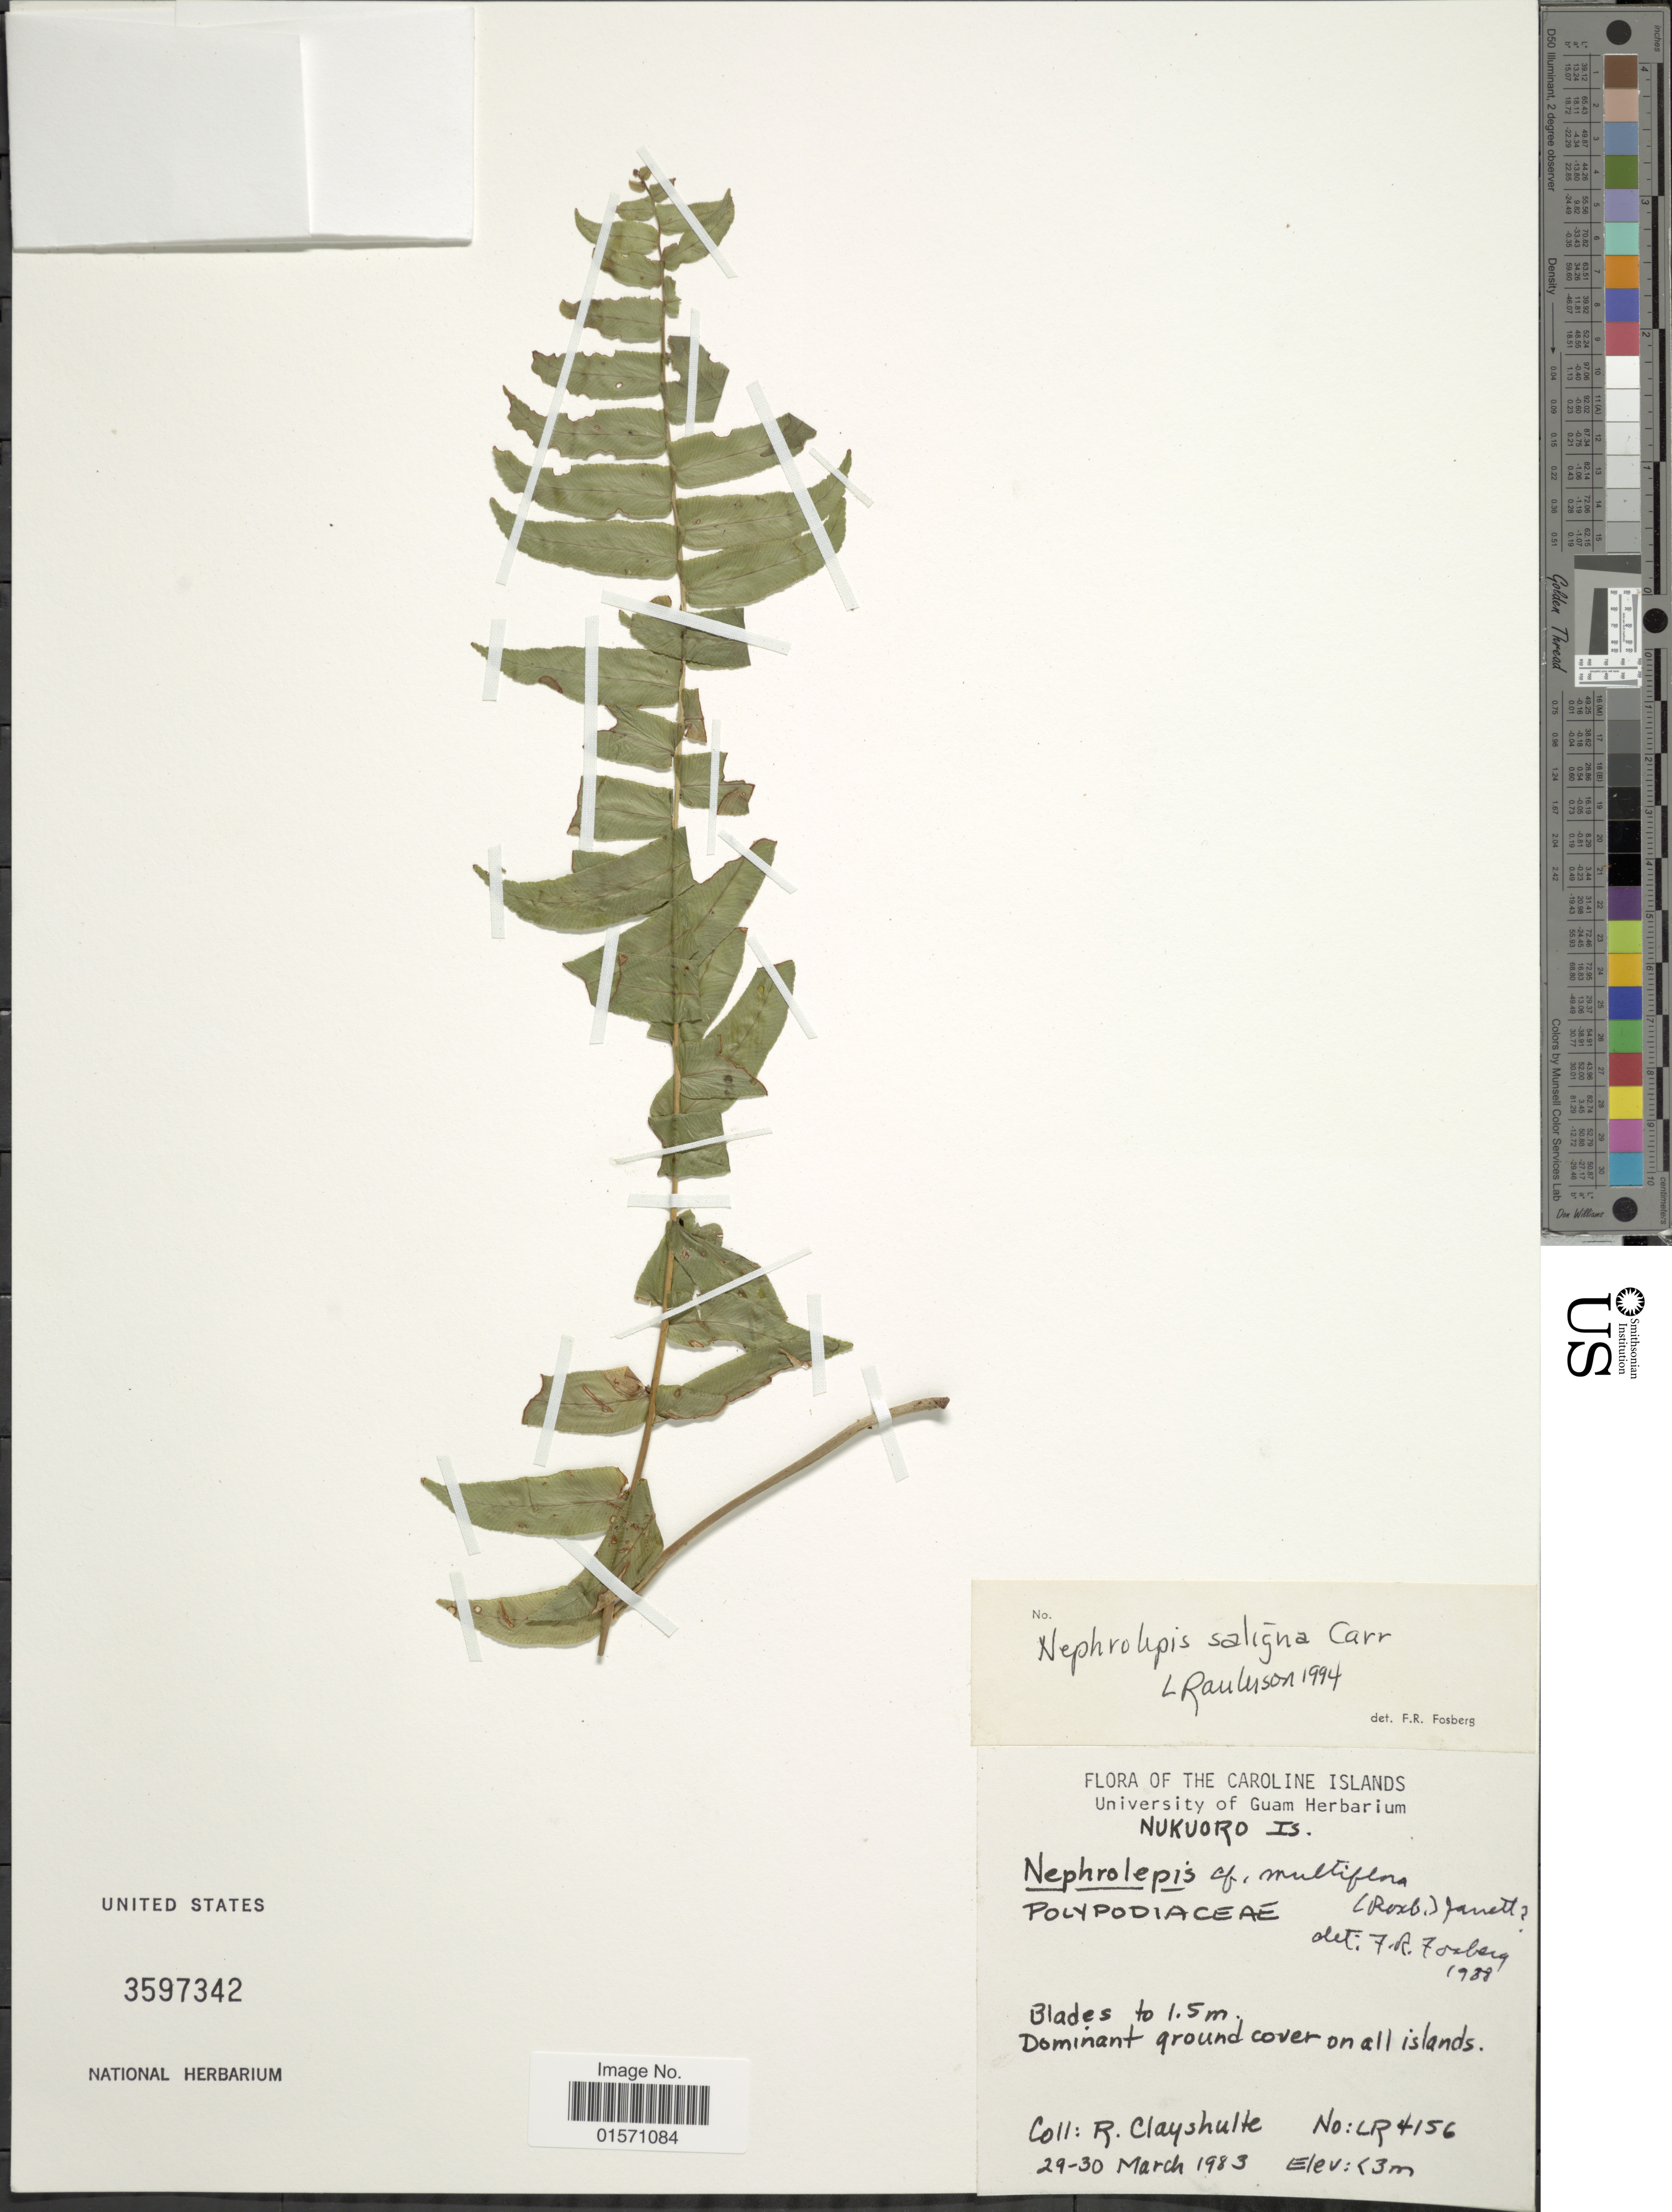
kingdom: Plantae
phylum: Tracheophyta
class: Polypodiopsida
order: Polypodiales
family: Nephrolepidaceae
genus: Nephrolepis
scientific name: Nephrolepis saligna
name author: Cav.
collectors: R. Clayshulte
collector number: LR 4156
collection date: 1983-03-29/1983-03-30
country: Micronesia, Federated States of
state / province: Pohnpei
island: Nukuoro Atoll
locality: Caroline Islands. Nukuoro Is.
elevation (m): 0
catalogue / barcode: US 3597342